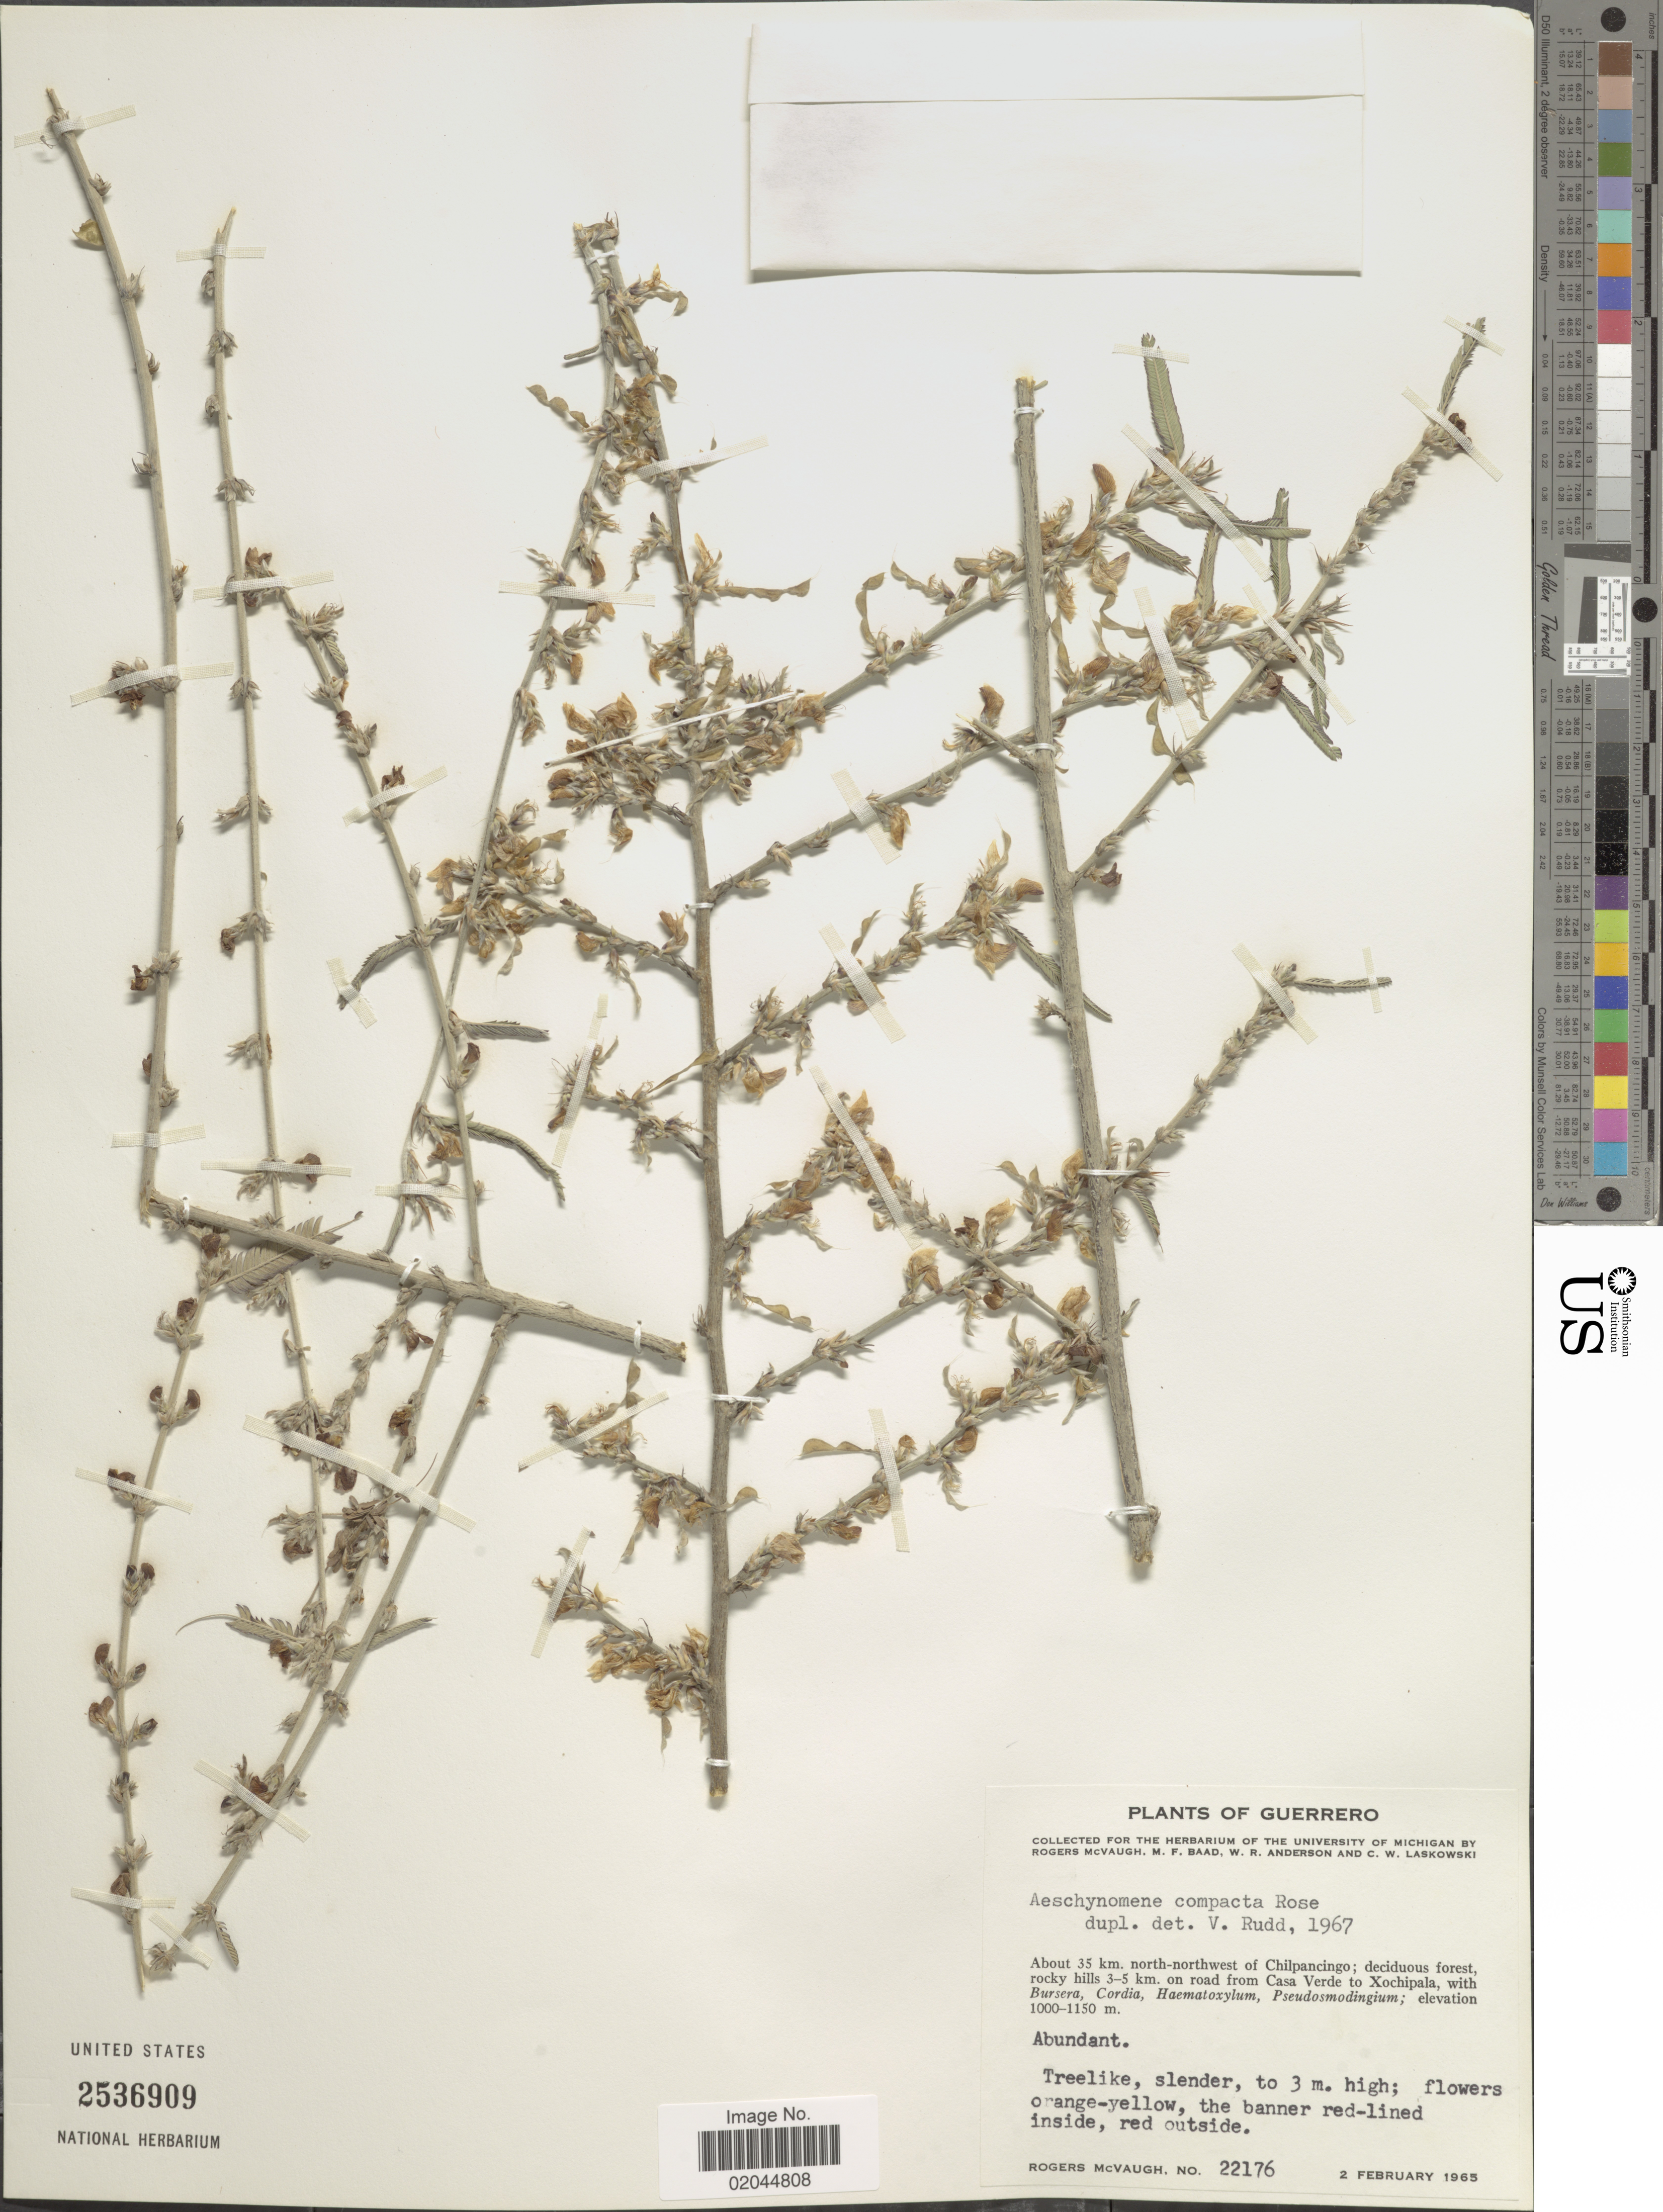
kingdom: Plantae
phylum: Tracheophyta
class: Magnoliopsida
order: Fabales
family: Fabaceae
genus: Aeschynomene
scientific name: Aeschynomene compacta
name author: Rose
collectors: R. McVaugh, M. F. Baad, W. Anderson & C. Laskowski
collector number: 22176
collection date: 1965-02-02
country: Mexico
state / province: Guerrero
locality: About 35 km. north-northwest of Chilpancingo, deciduous forest, rocky hills 3-5 km. on road from Casa Verde to Xochipala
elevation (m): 1000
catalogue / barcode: US 2536909